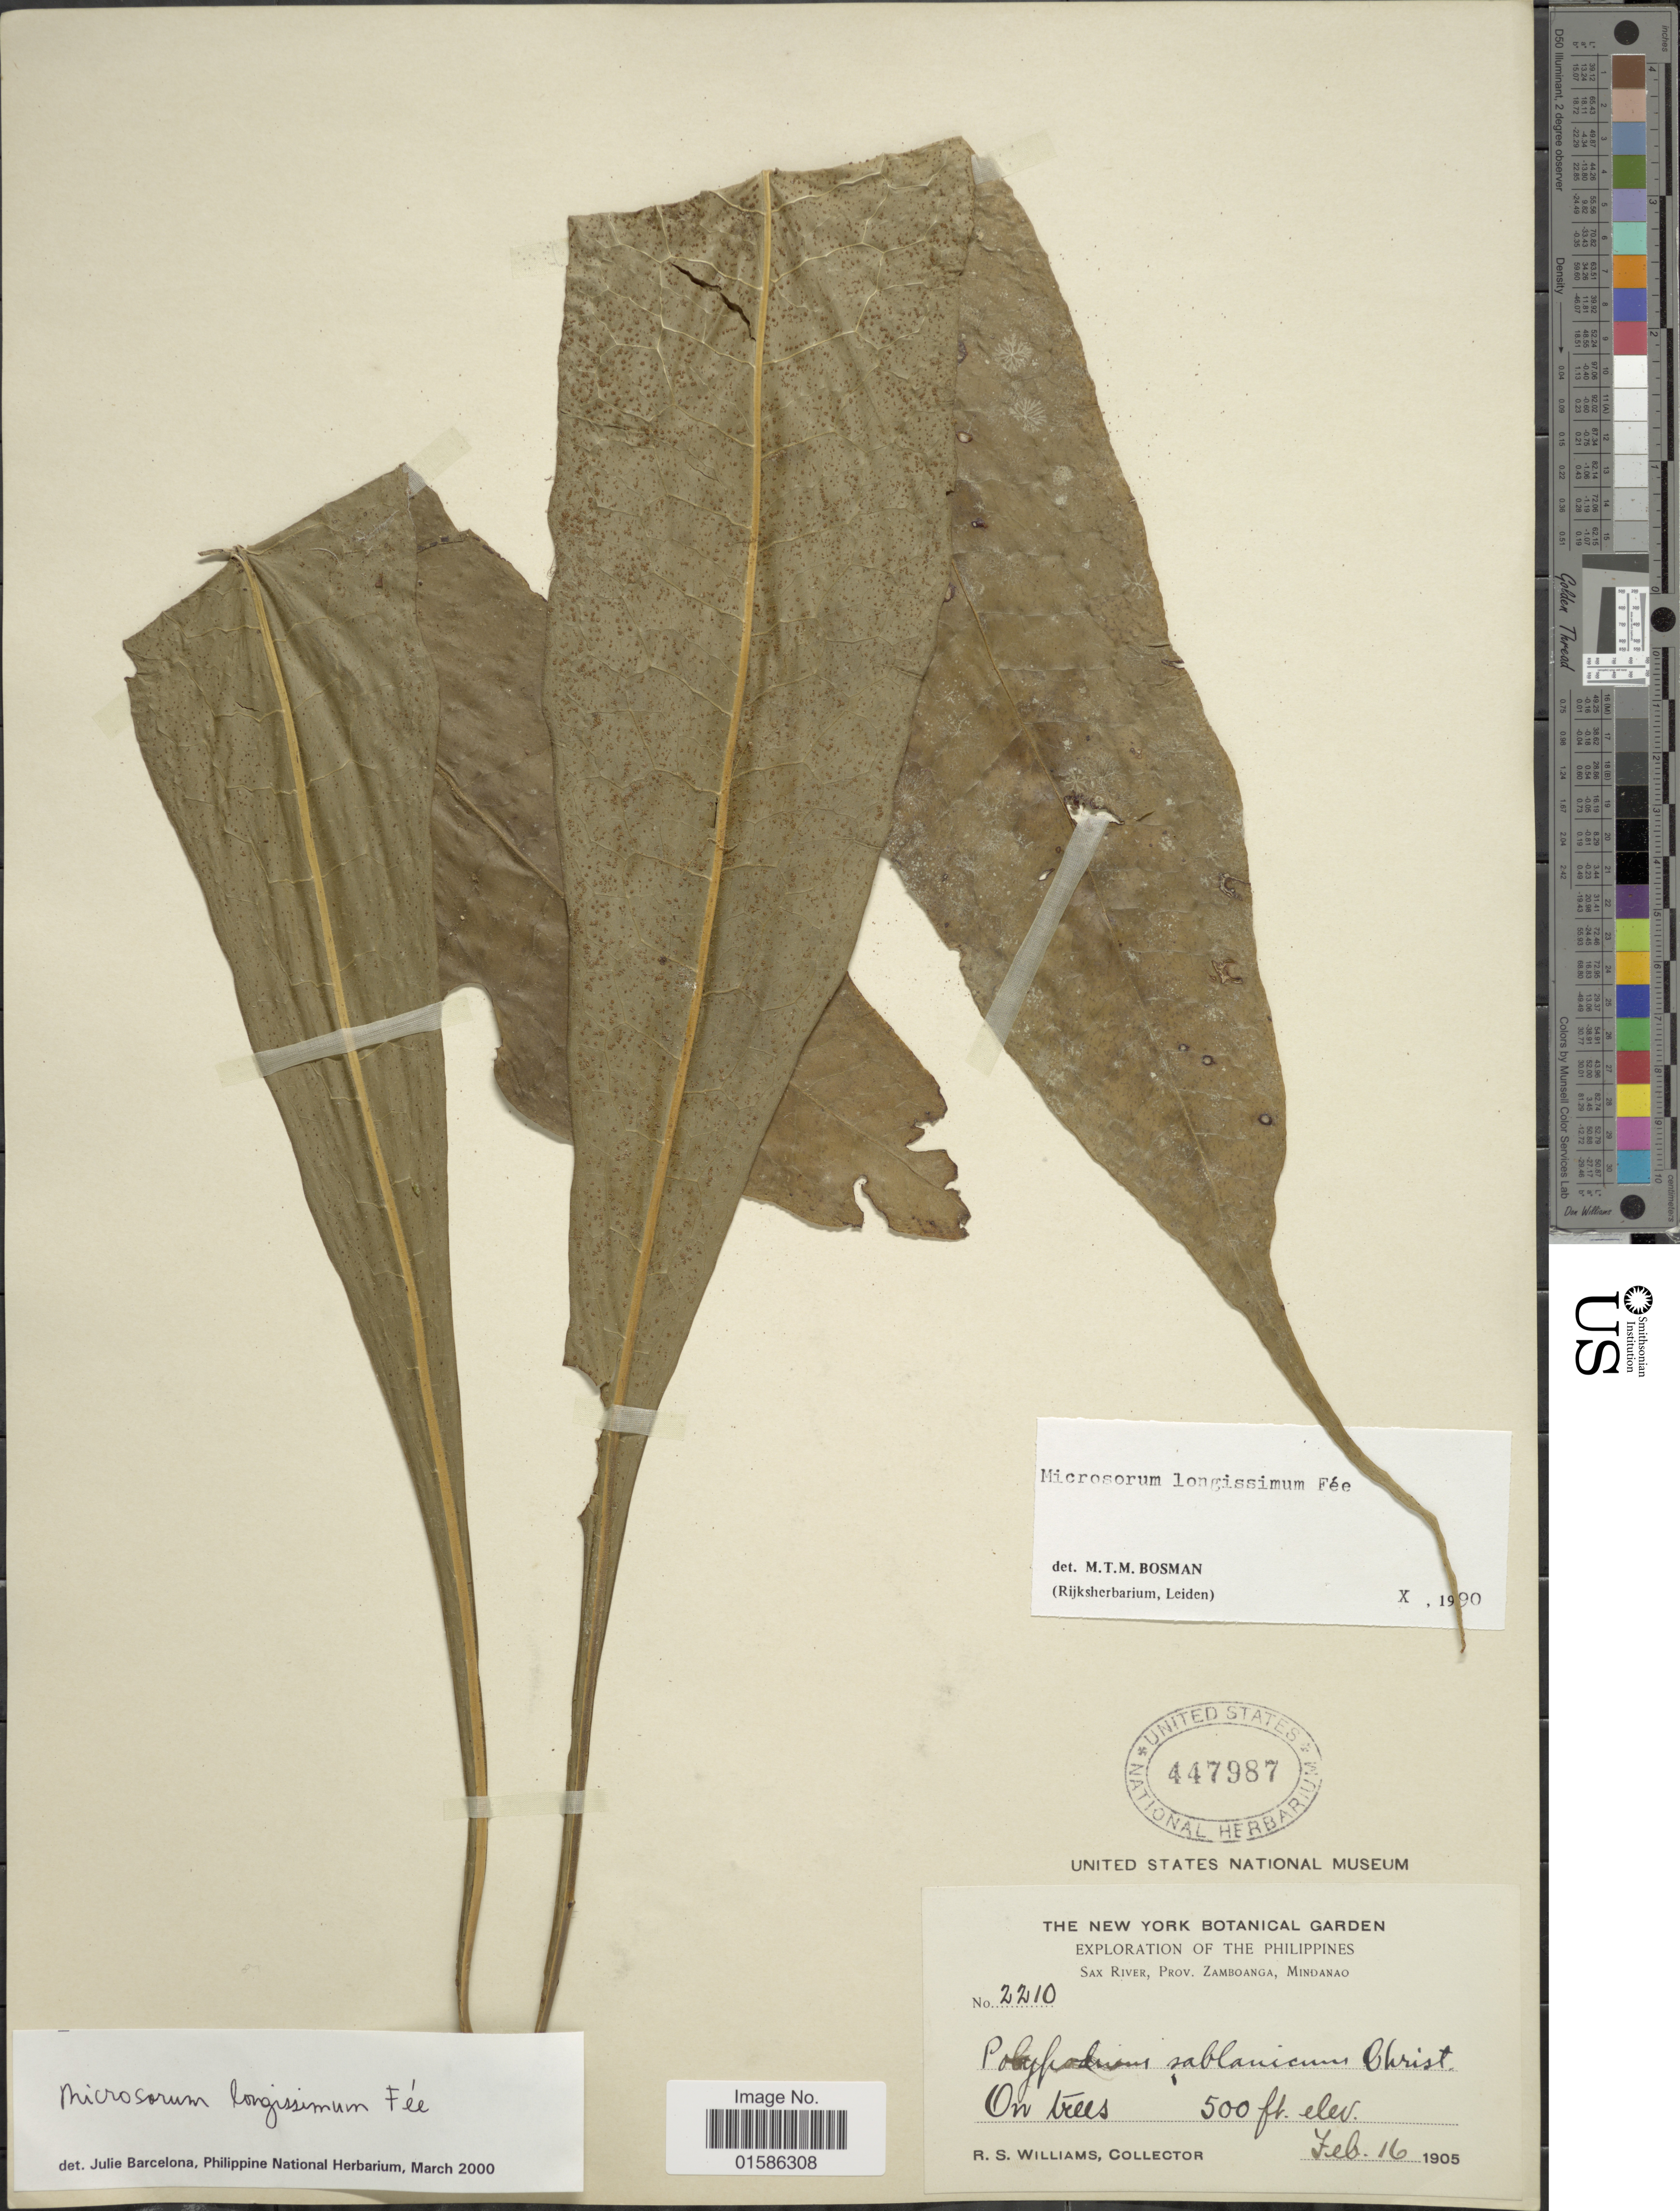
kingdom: Plantae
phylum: Tracheophyta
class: Polypodiopsida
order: Polypodiales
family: Polypodiaceae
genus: Microsorum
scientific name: Microsorum longissimum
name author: Fée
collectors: R. S. Williams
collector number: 2210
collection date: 1905-02-16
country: Philippines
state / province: Zamboanga Peninsula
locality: Sax River, Prov. Zamboanga, Mindanao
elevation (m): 152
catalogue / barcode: US 447987